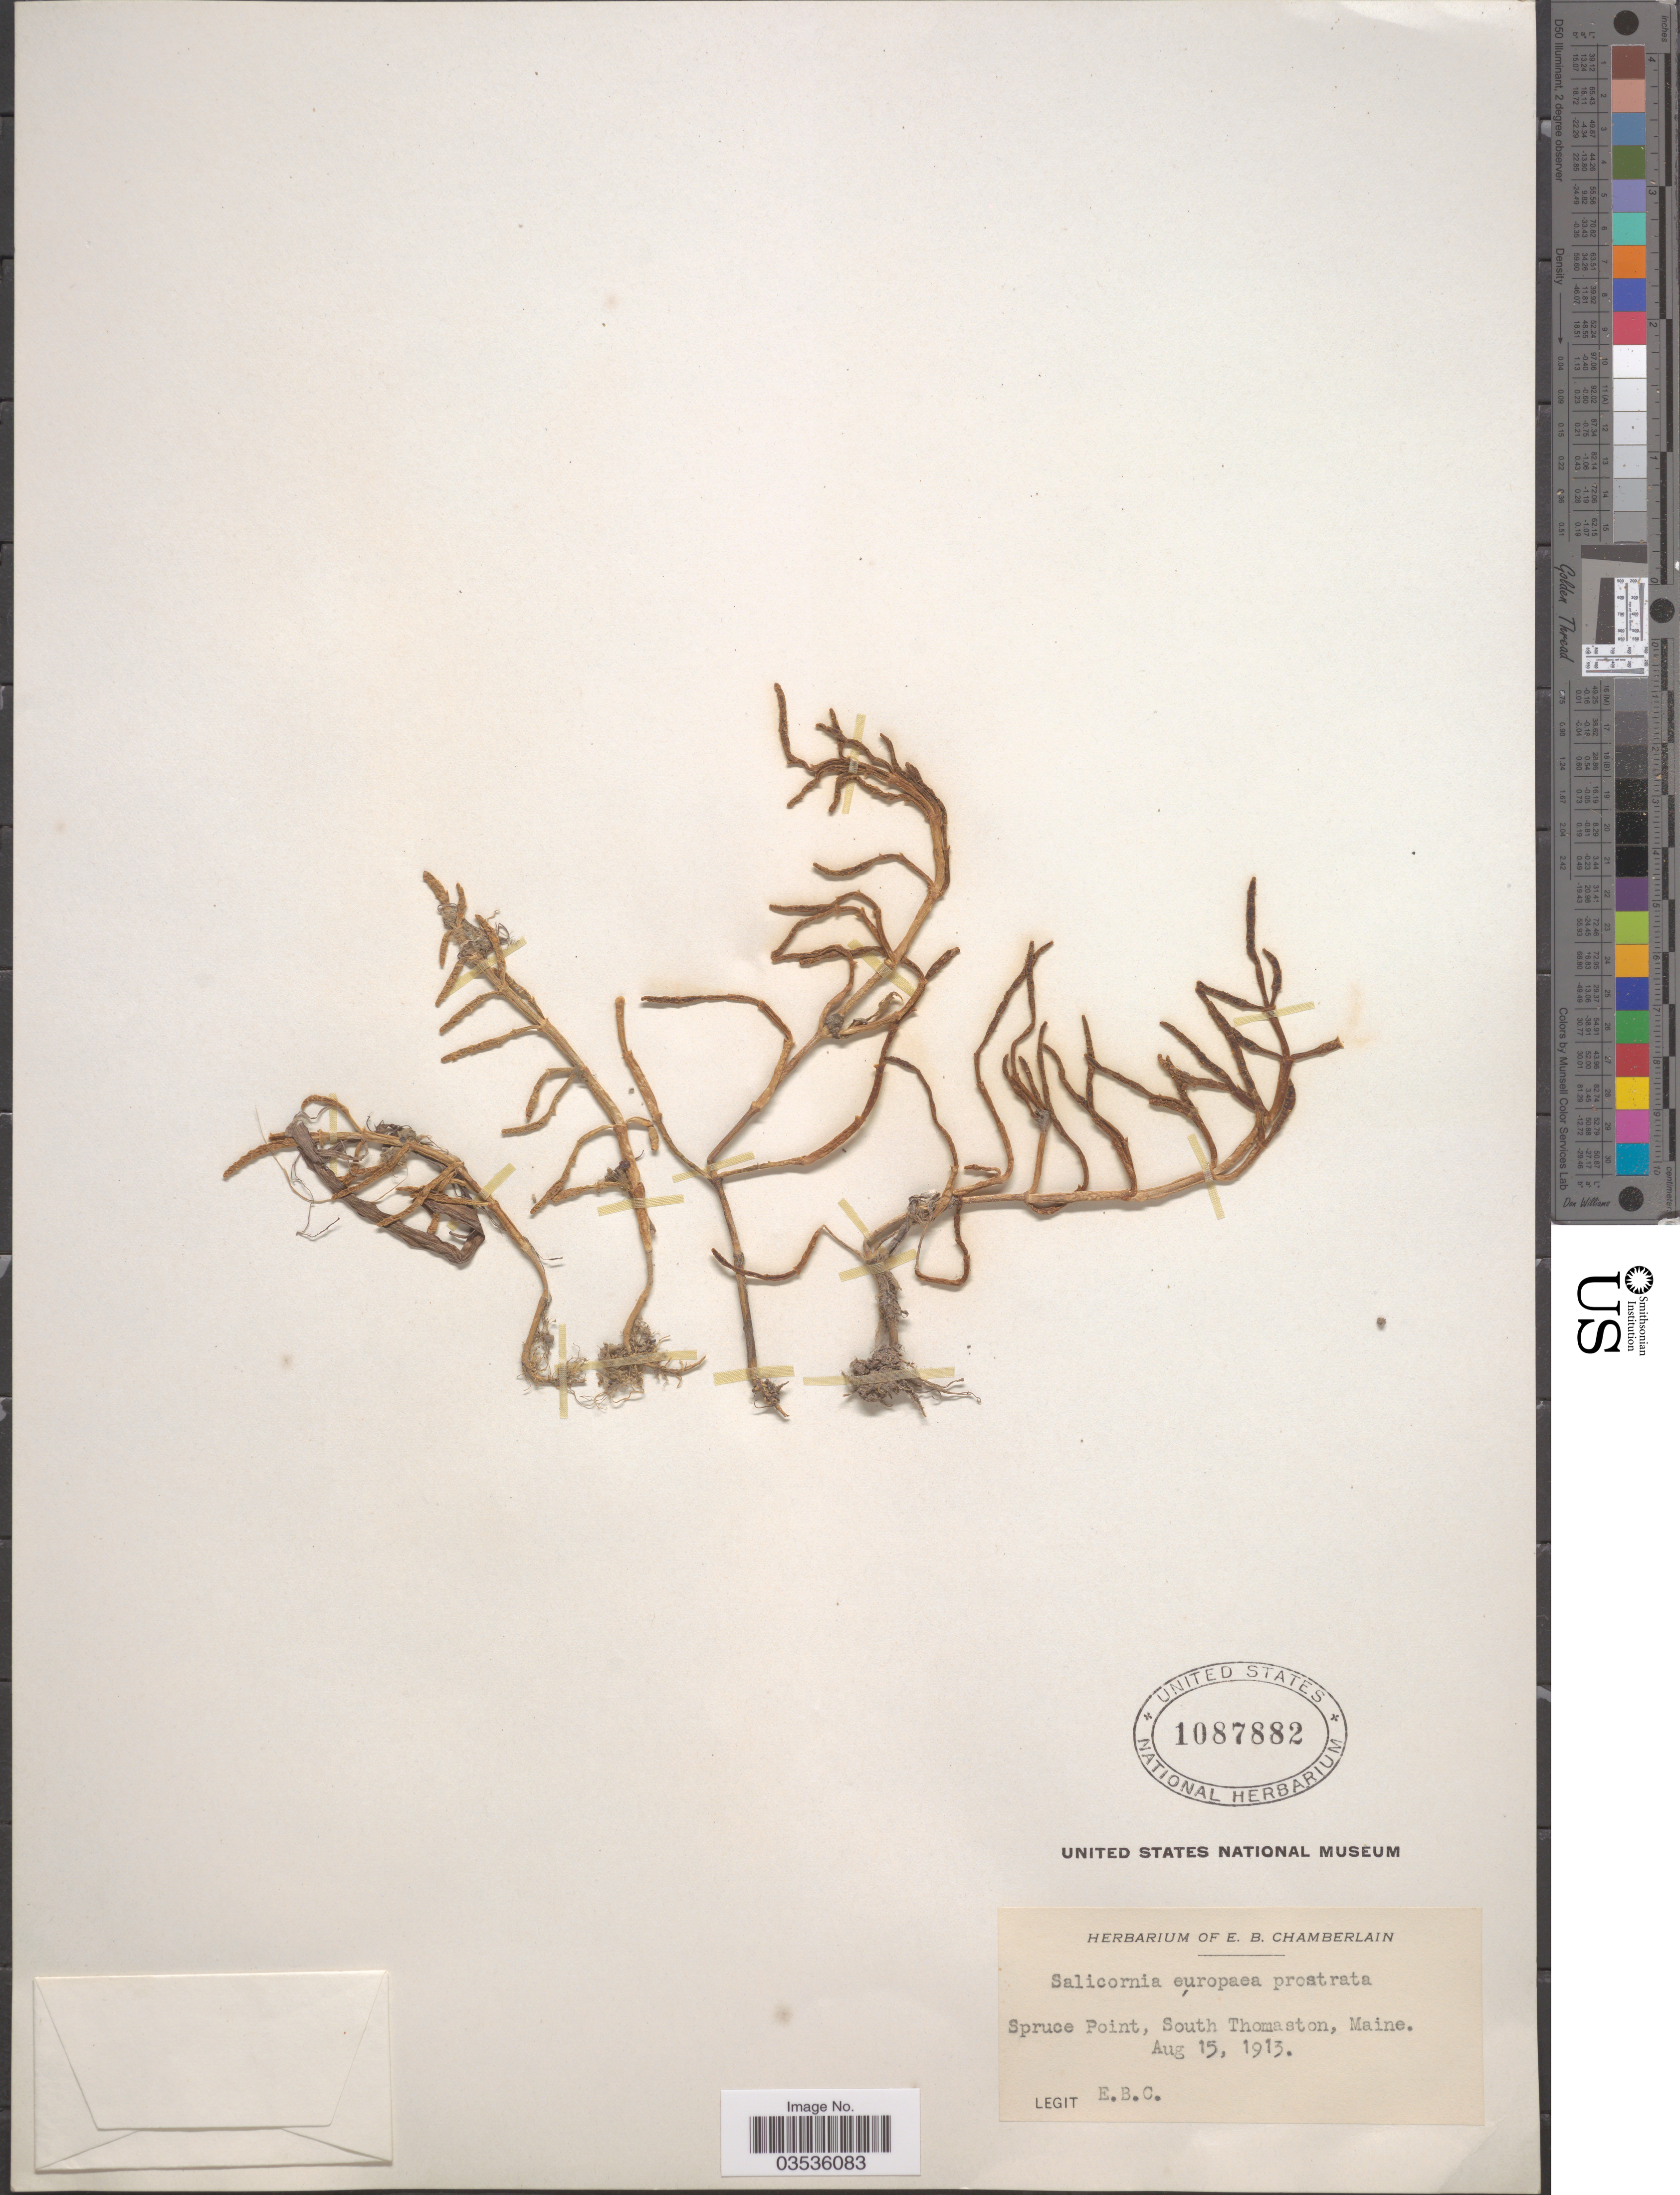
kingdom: Plantae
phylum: Tracheophyta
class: Magnoliopsida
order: Caryophyllales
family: Amaranthaceae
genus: Salicornia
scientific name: Salicornia europaea var. prostrata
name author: (Pall.) Fernald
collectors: E. Chamberlain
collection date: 1913-08-15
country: United States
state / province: Maine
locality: Spruce Point, South Thomaston.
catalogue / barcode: US 1087882